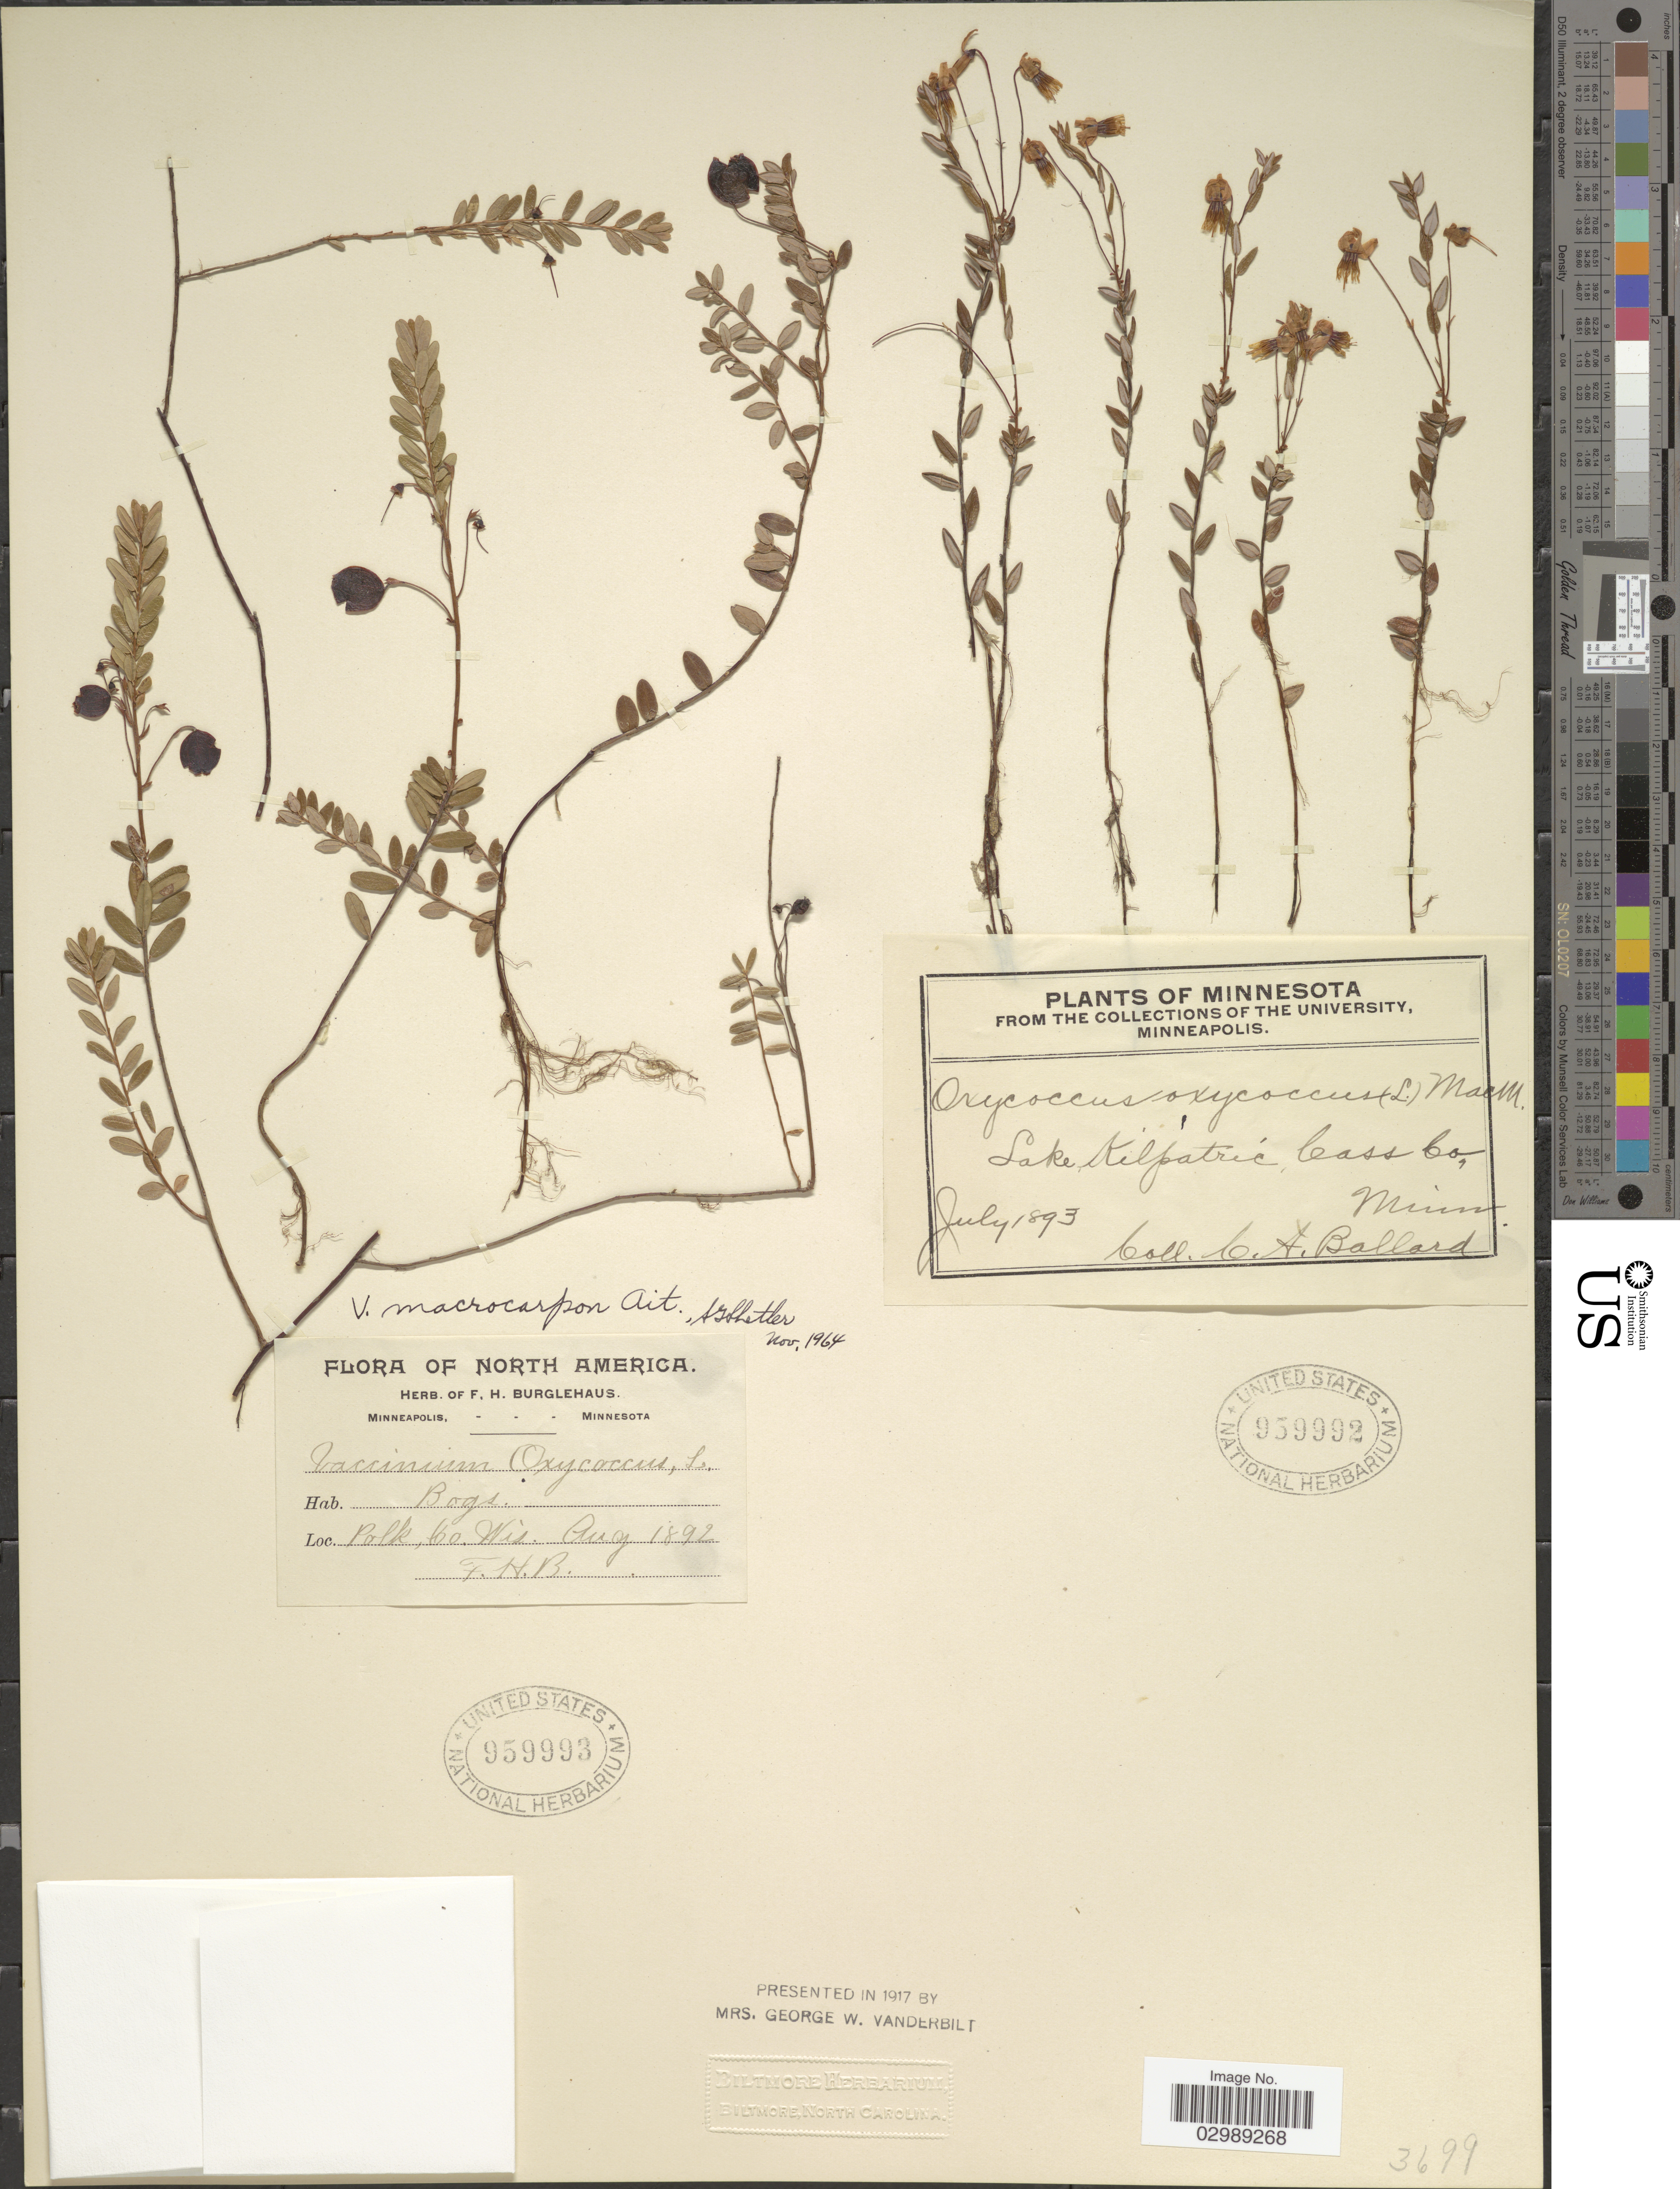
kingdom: Plantae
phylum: Tracheophyta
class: Magnoliopsida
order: Ericales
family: Ericaceae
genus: Vaccinium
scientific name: Vaccinium oxycoccos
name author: L.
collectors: C. A. Ballard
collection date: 1893-07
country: United States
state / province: Minnesota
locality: Lake Kilpatrick, Cass Co.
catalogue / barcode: US 959992-2